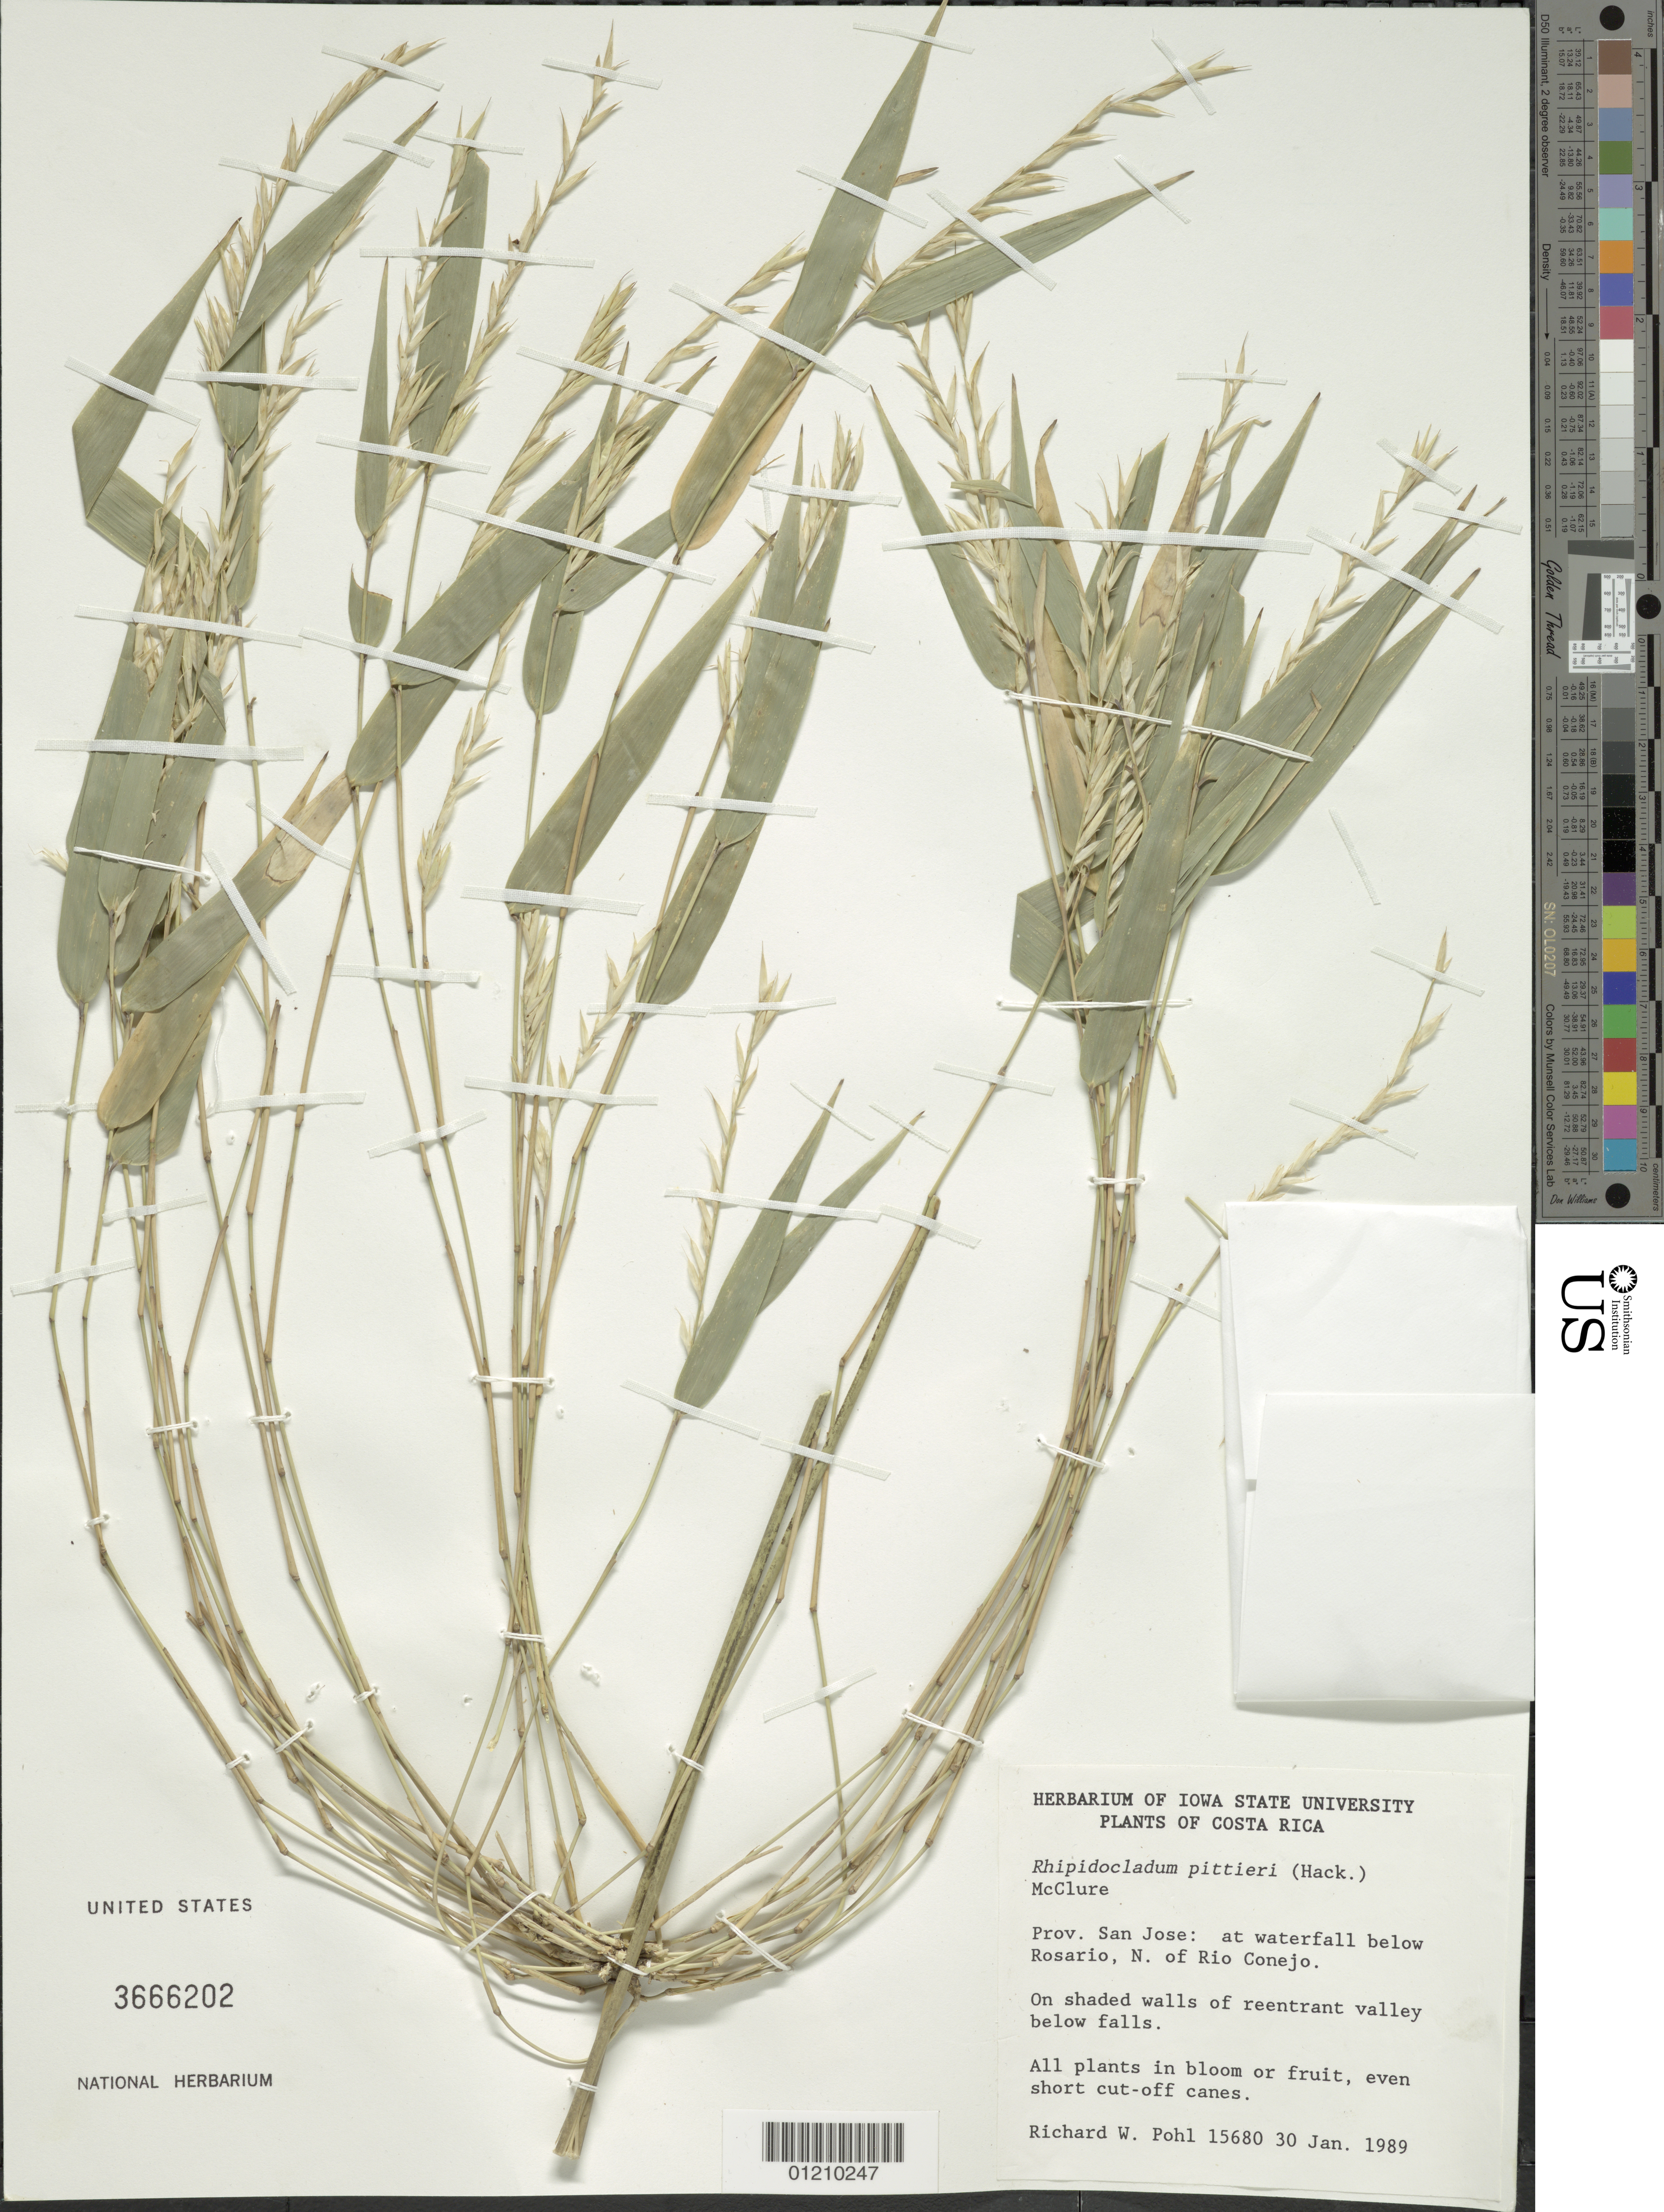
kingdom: Plantae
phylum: Tracheophyta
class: Liliopsida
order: Poales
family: Poaceae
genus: Rhipidocladum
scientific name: Rhipidocladum pittieri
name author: (J. Hack.) McClure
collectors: R. W. Pohl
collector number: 15680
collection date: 1989-01-30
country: Costa Rica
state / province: San José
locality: At waterfall below Rosario, N. of Rio Conejo.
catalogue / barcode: US 3666202